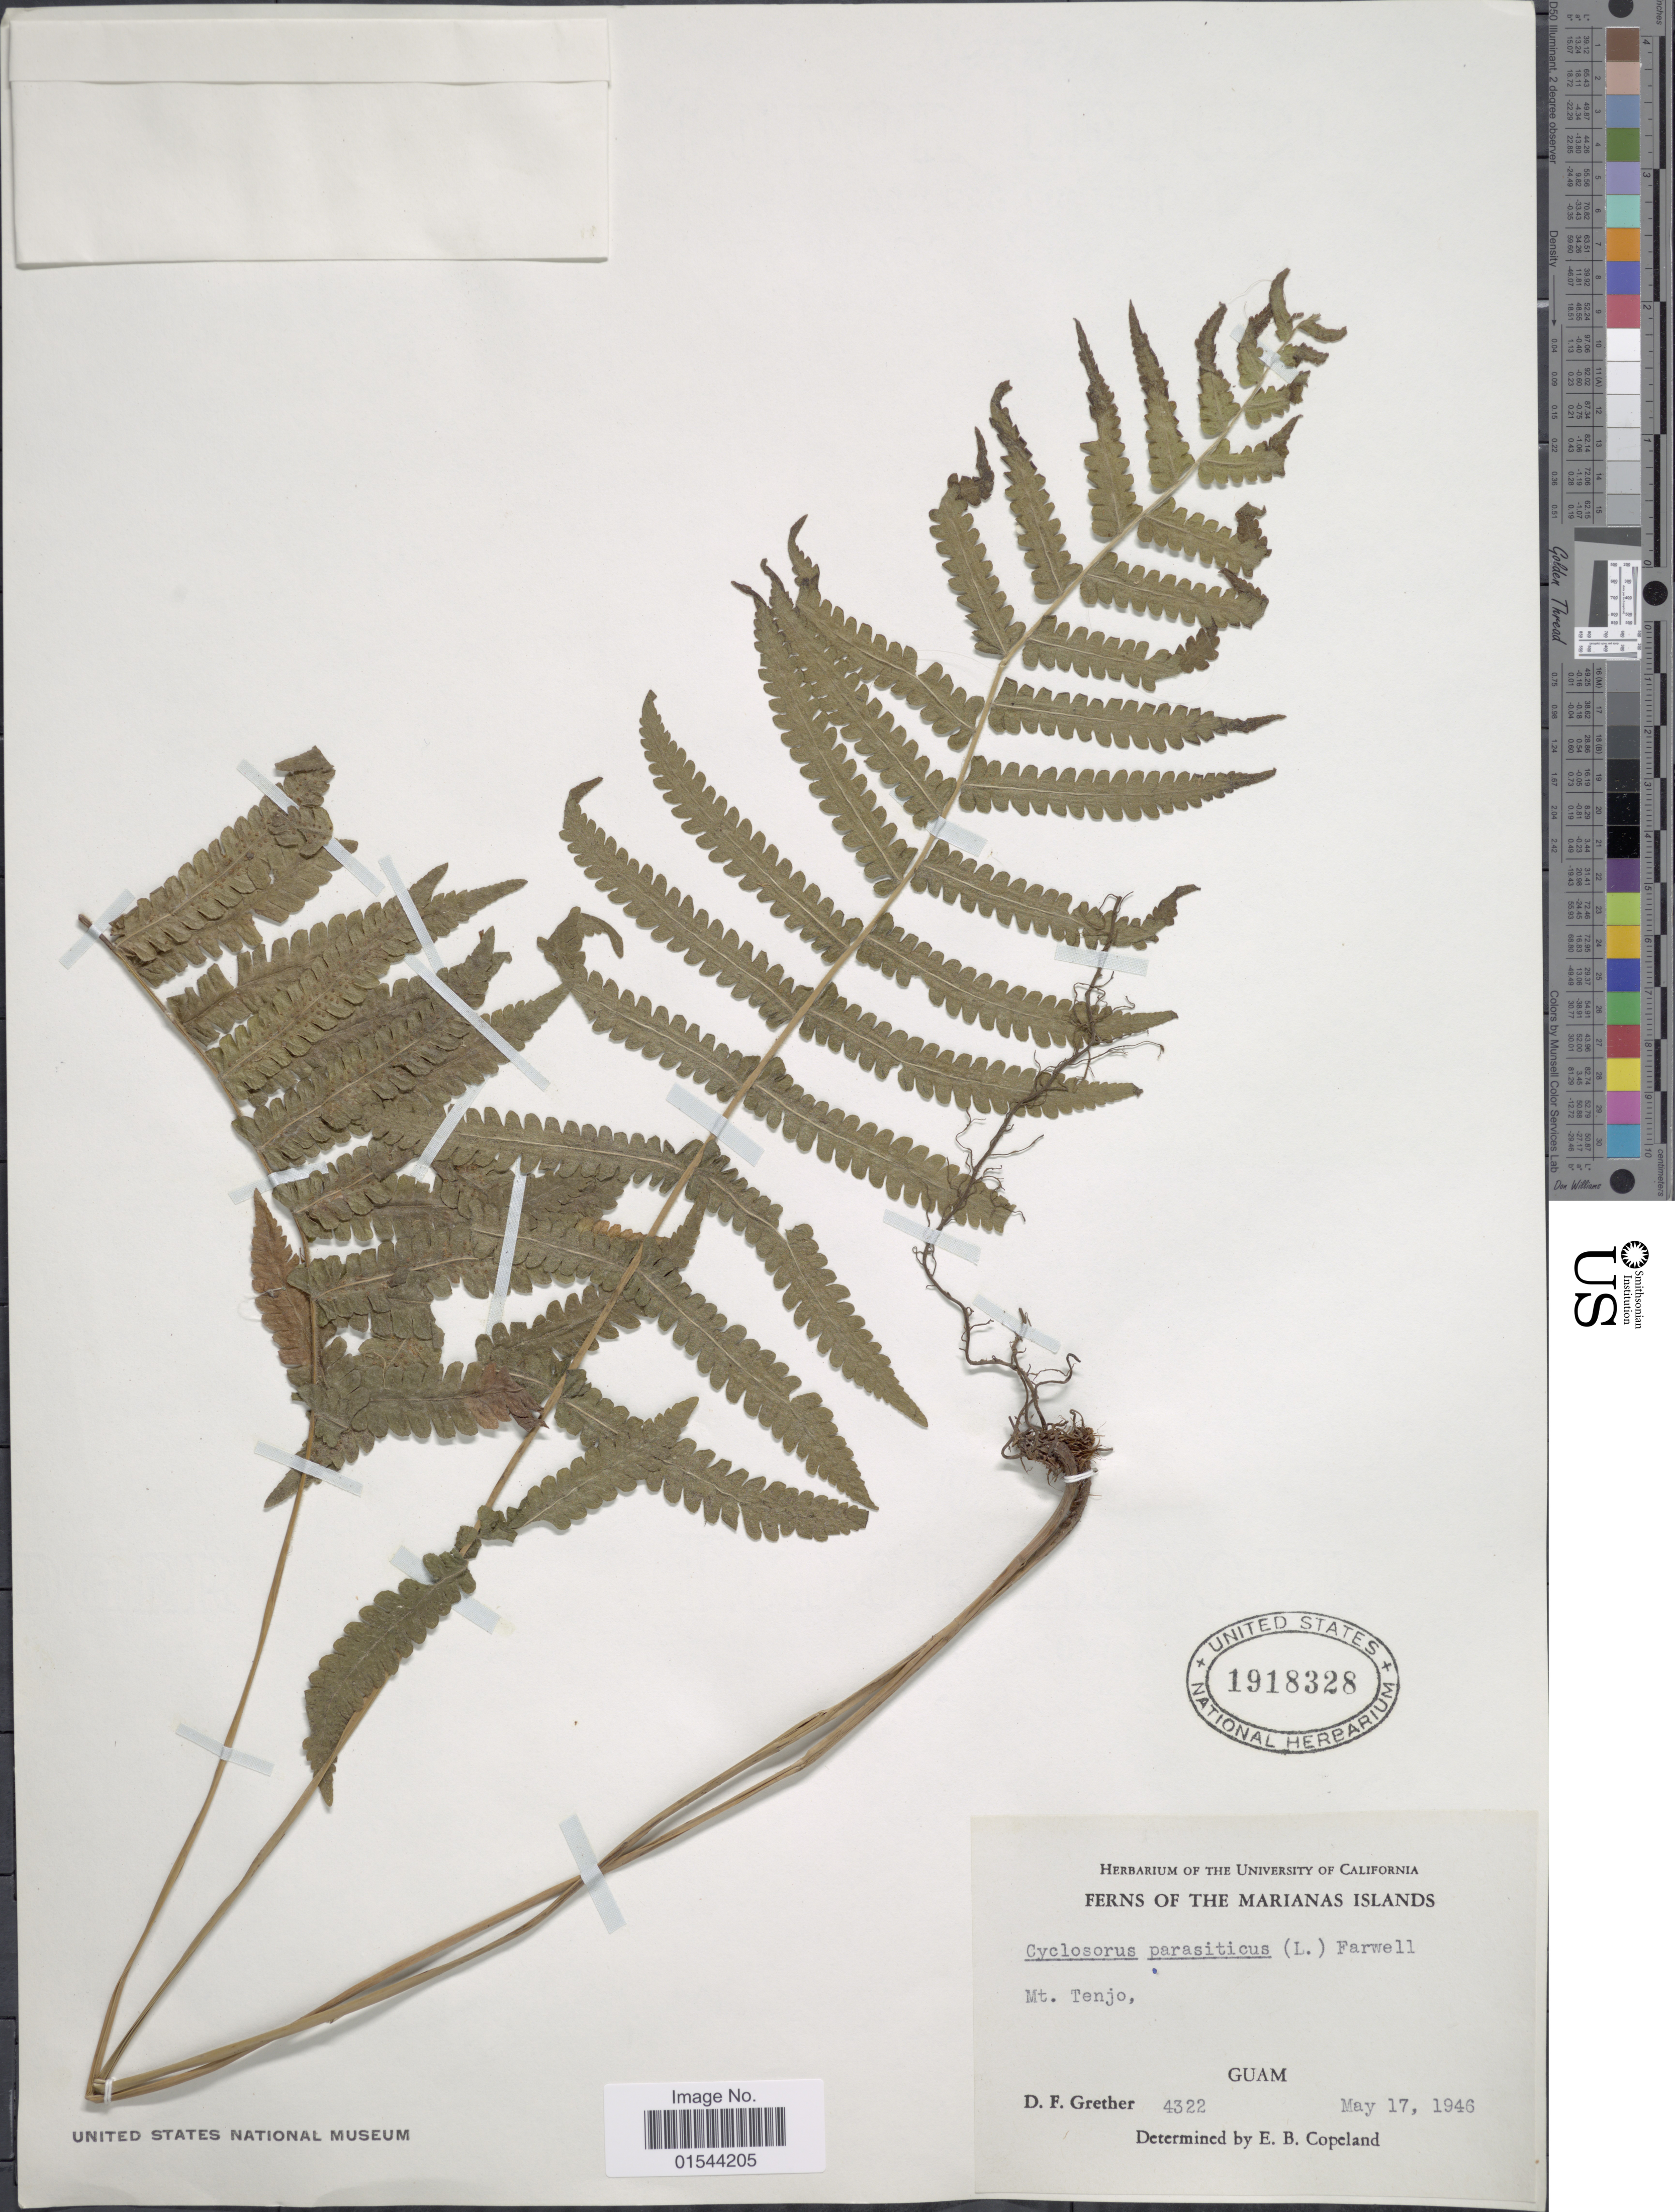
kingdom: Plantae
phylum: Tracheophyta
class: Polypodiopsida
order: Polypodiales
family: Thelypteridaceae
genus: Christella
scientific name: Christella parasitica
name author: (L.) H. Lév.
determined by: Wagner, W. L., (BOT), Smithsonian Institution - National Museum of Natural History (UNITED STATES)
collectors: D. F. Grether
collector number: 4322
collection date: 1946-05-17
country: Guam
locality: The Mariana Islands, Mt. Tenjo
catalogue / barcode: US 1918328